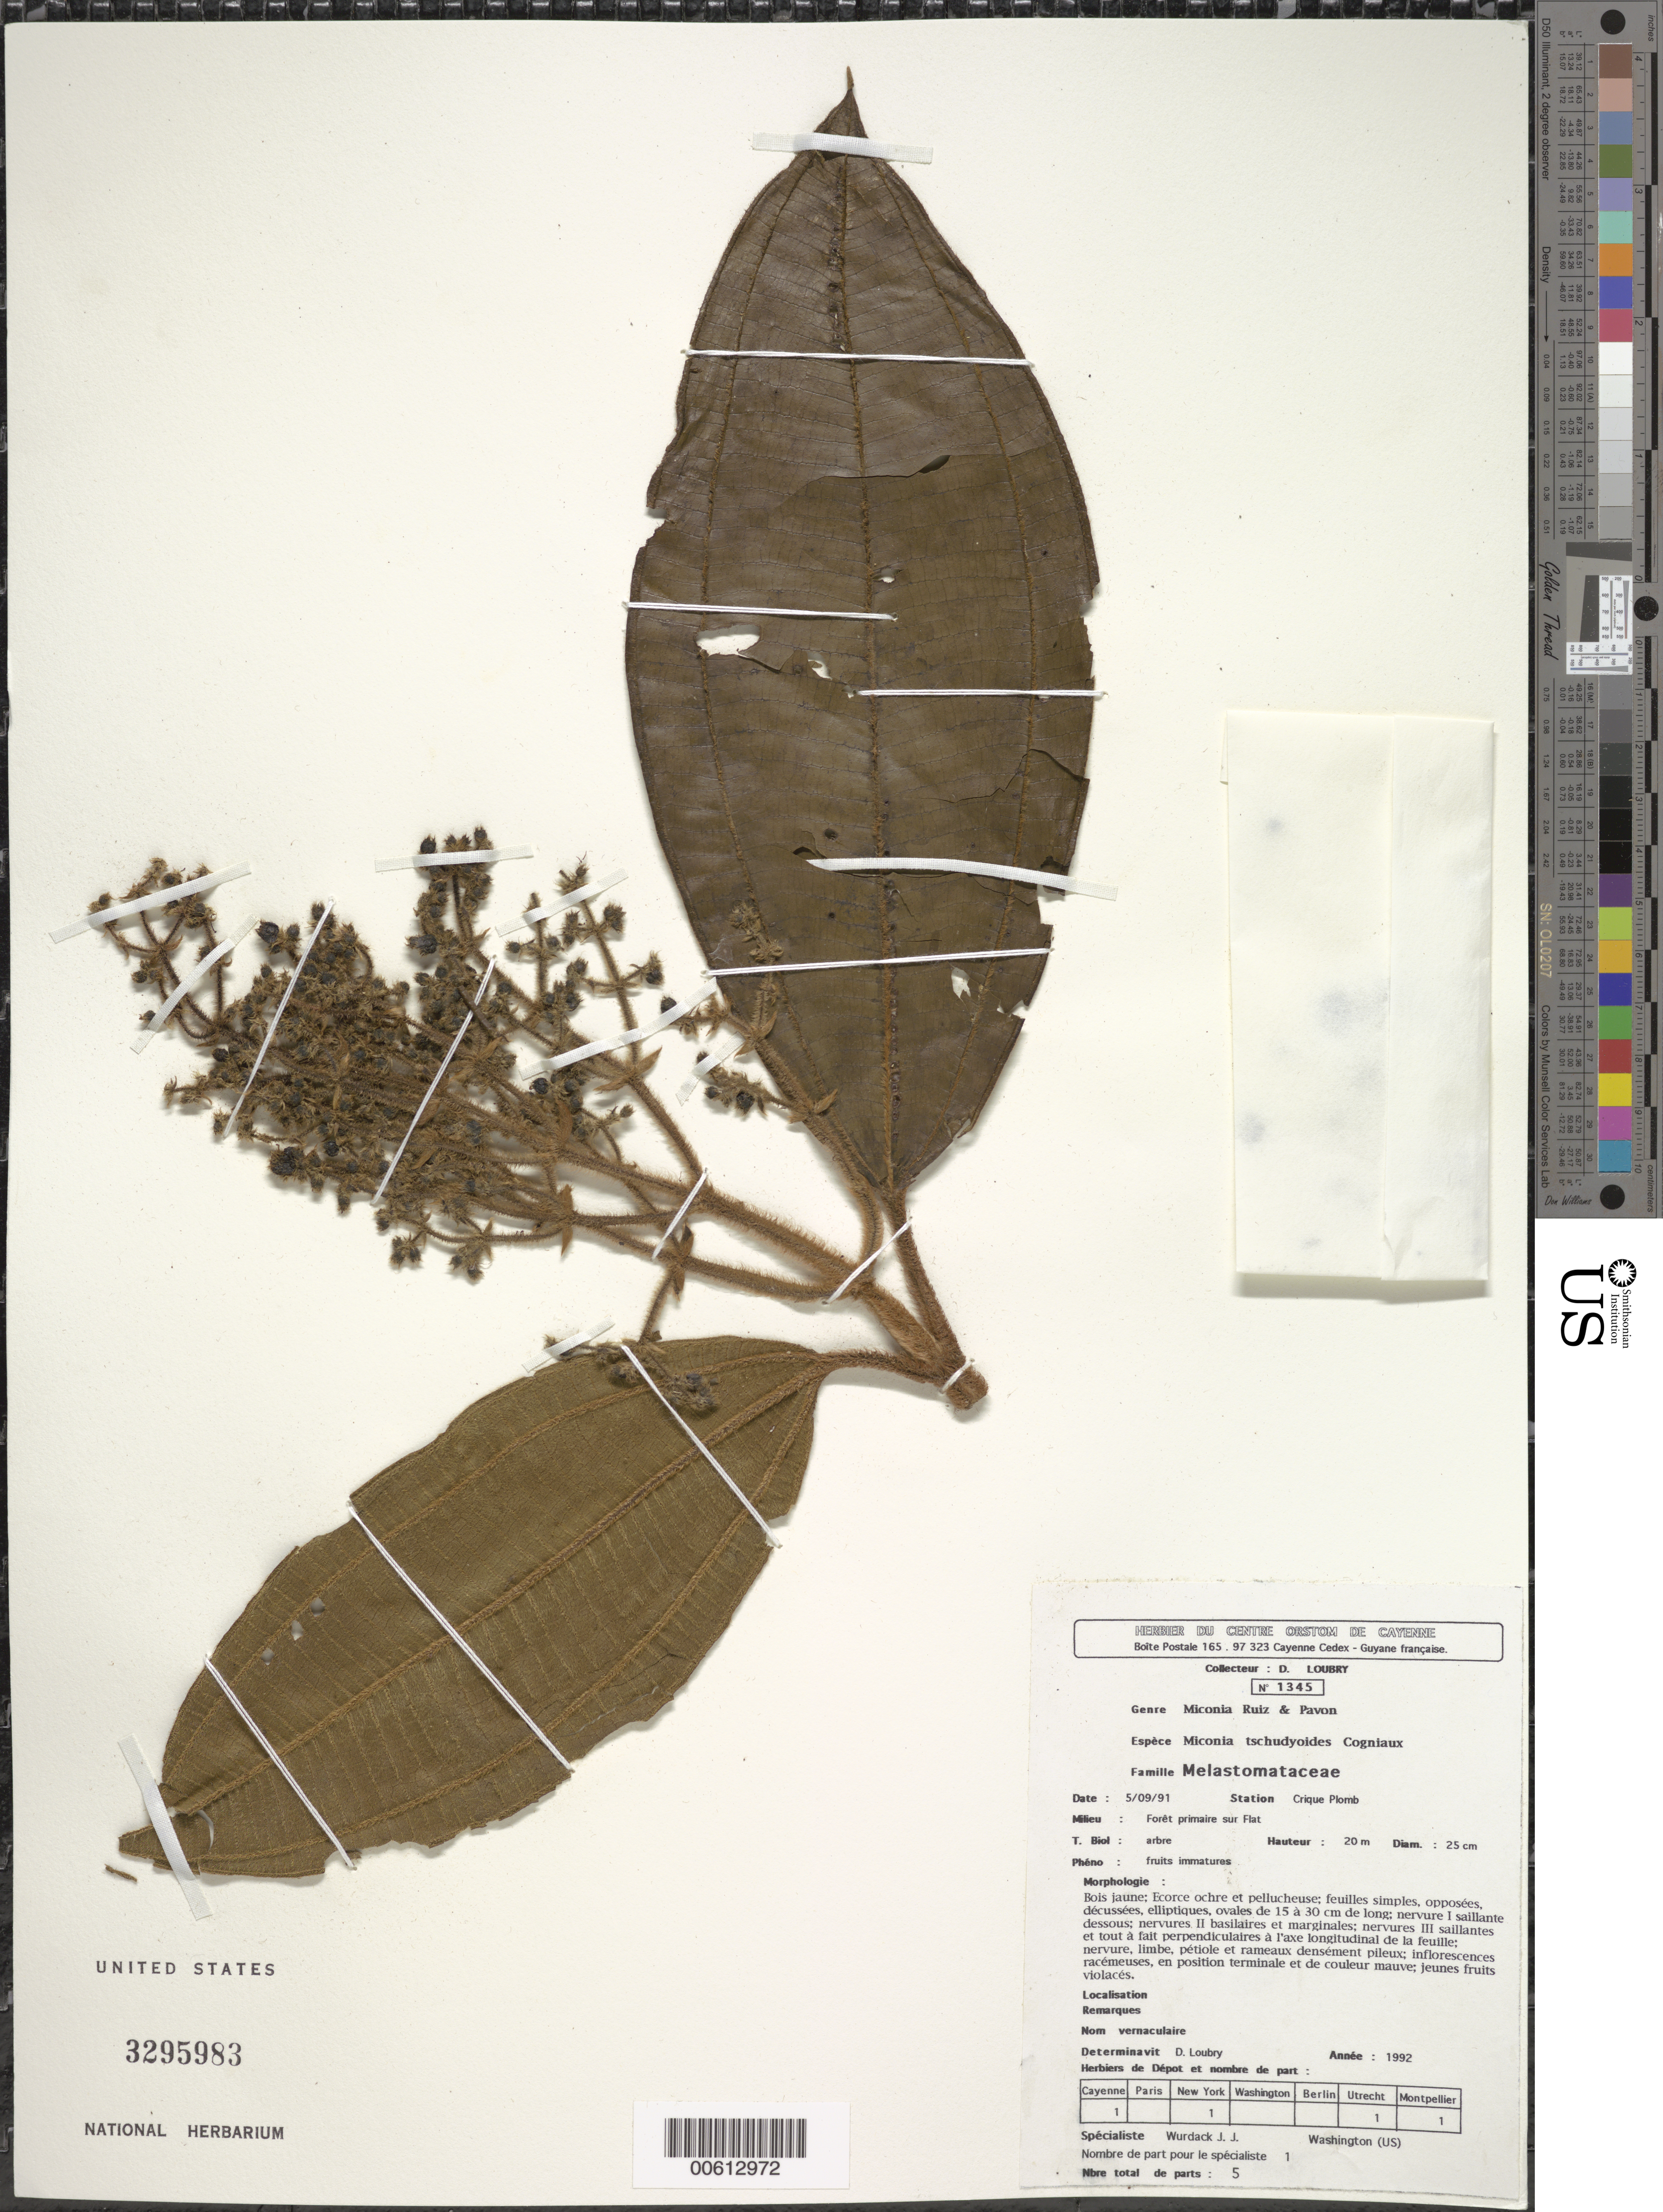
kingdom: Plantae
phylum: Tracheophyta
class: Magnoliopsida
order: Myrtales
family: Melastomataceae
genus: Miconia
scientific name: Miconia tschudyoides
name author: Cogn.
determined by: Loubry, D.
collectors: D. Loubry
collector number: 1345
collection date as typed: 5-Sep-91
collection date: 1991-09-05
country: French Guiana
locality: Crique Plomb, Bassin du Sinnamary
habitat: Foret primaire sur flat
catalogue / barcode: US 3295983